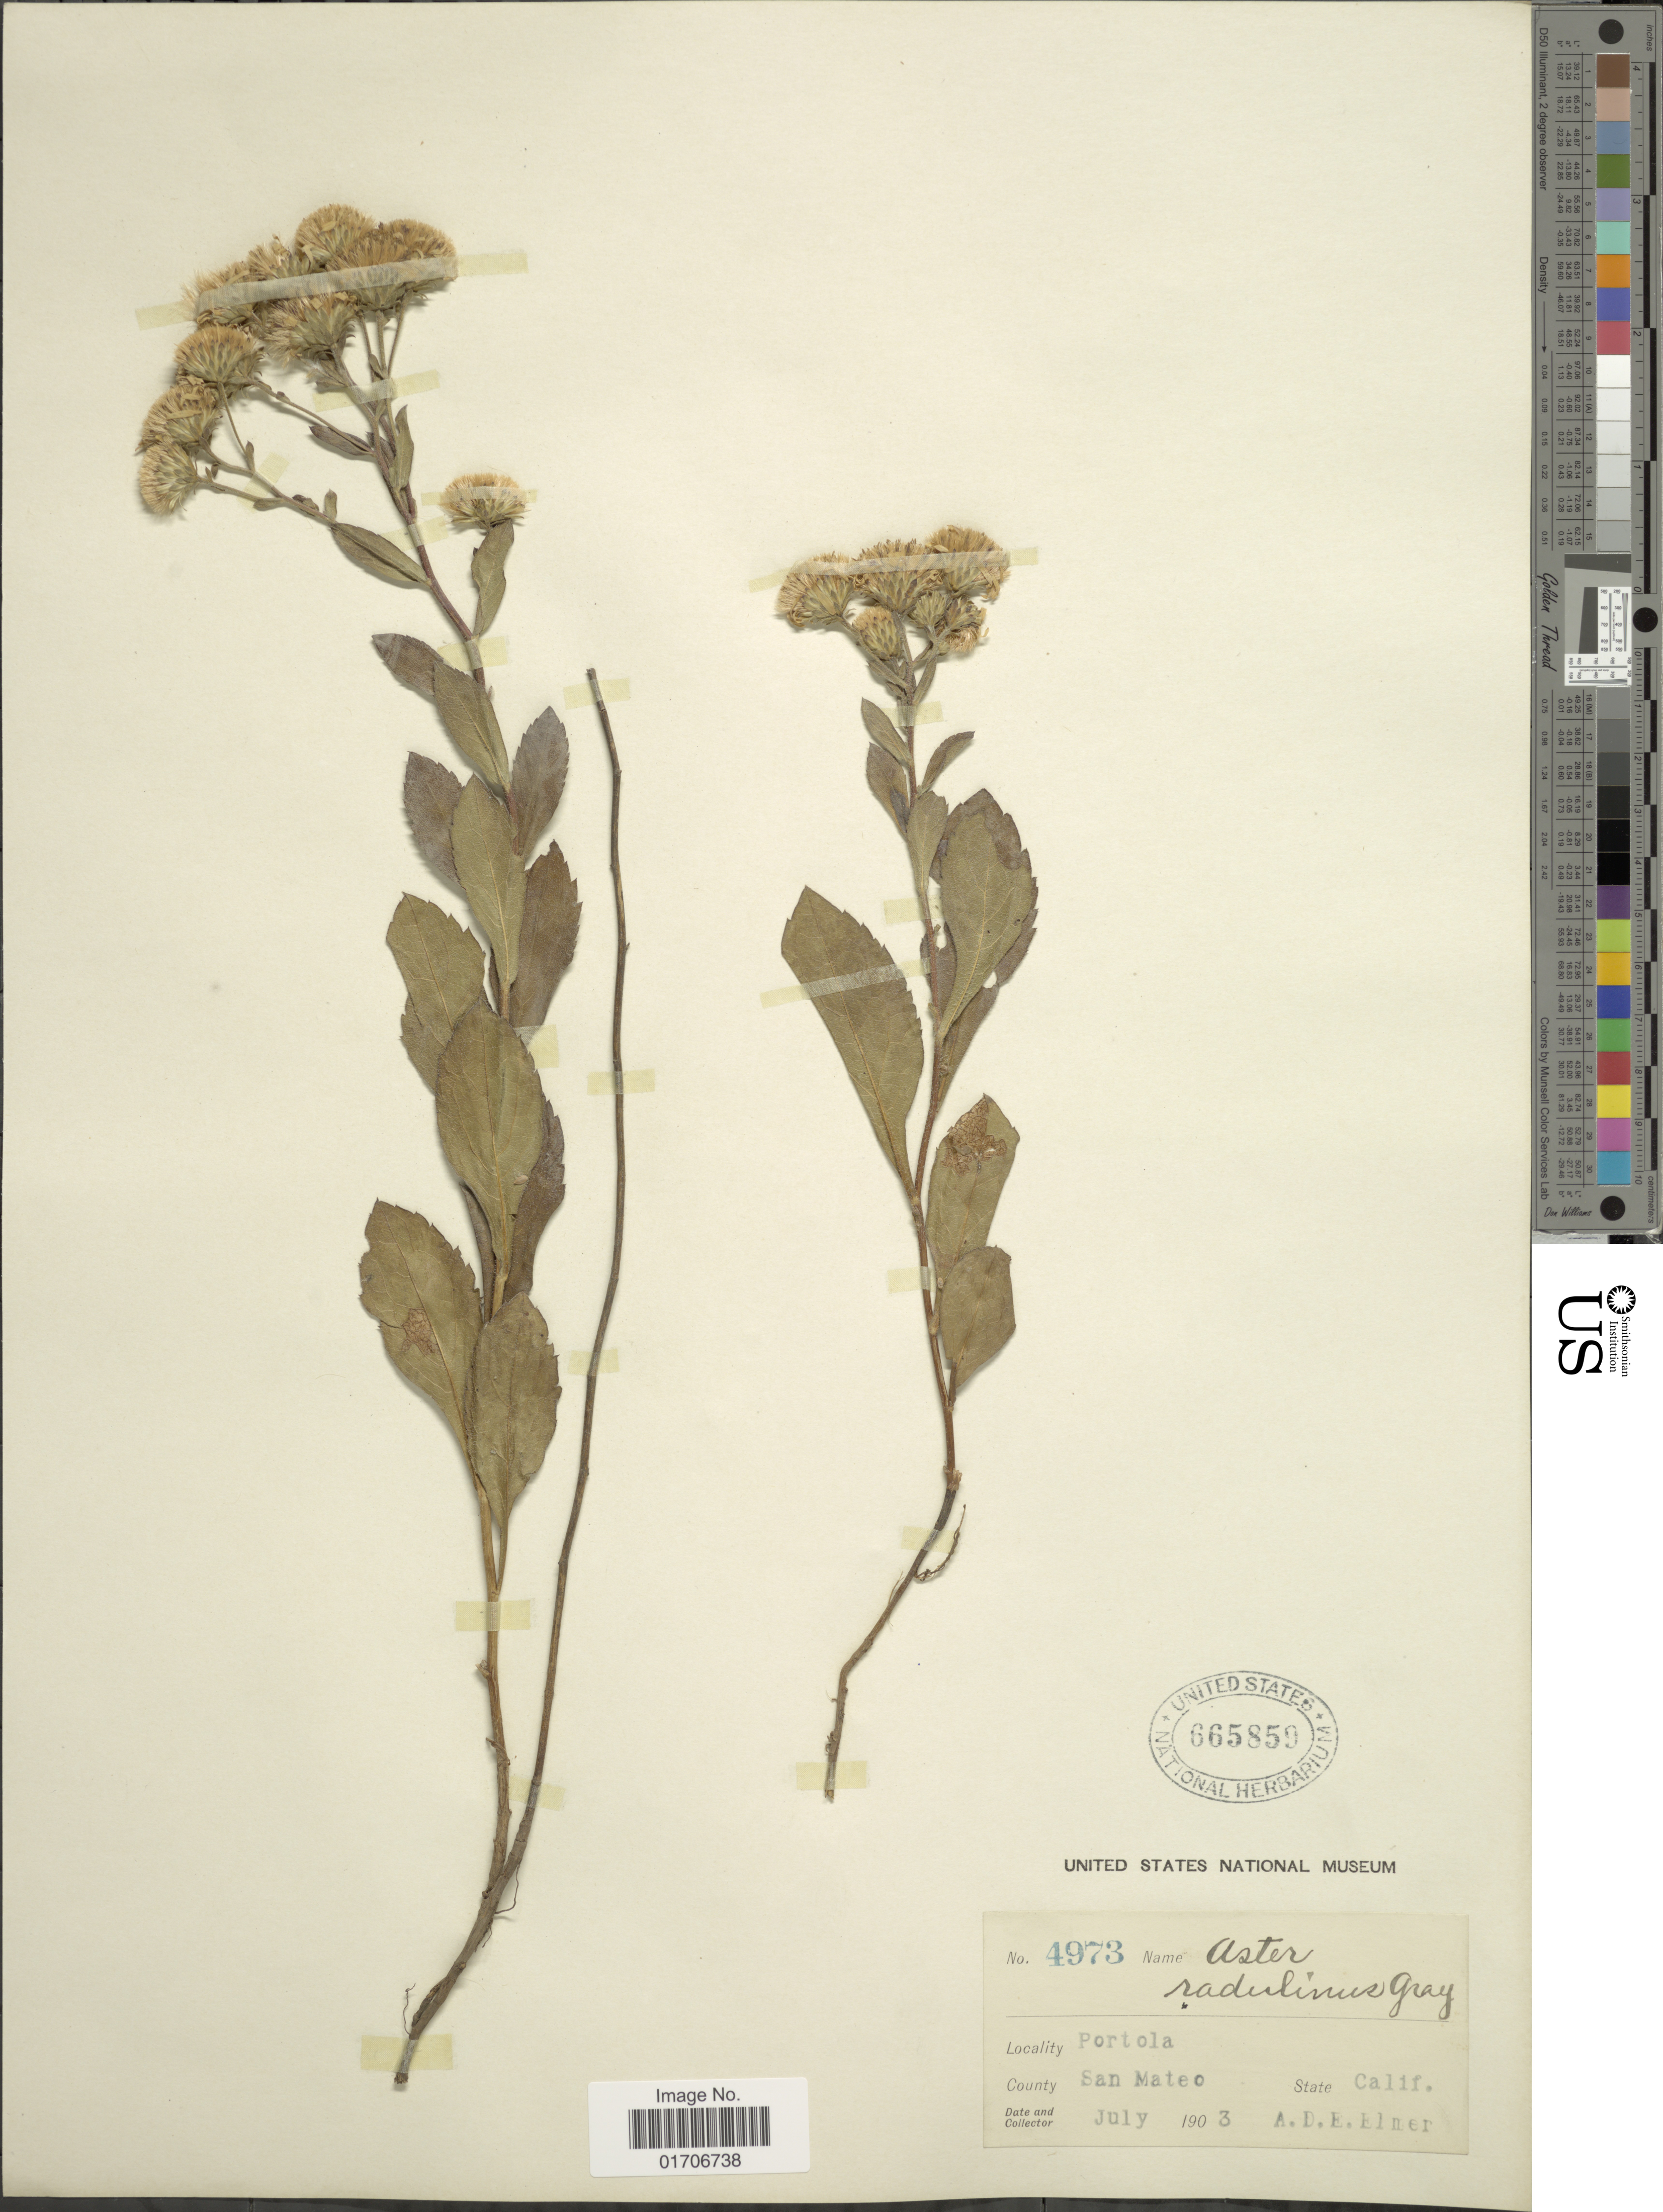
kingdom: Plantae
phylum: Tracheophyta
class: Magnoliopsida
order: Asterales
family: Asteraceae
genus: Eurybia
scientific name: Eurybia radulina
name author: (A. Gray) G.L. Nesom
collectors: A. D. E. Elmer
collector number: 4973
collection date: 1903-07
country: United States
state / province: California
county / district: San Mateo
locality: Portola. County San Mateo. State Calif.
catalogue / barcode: US 665859